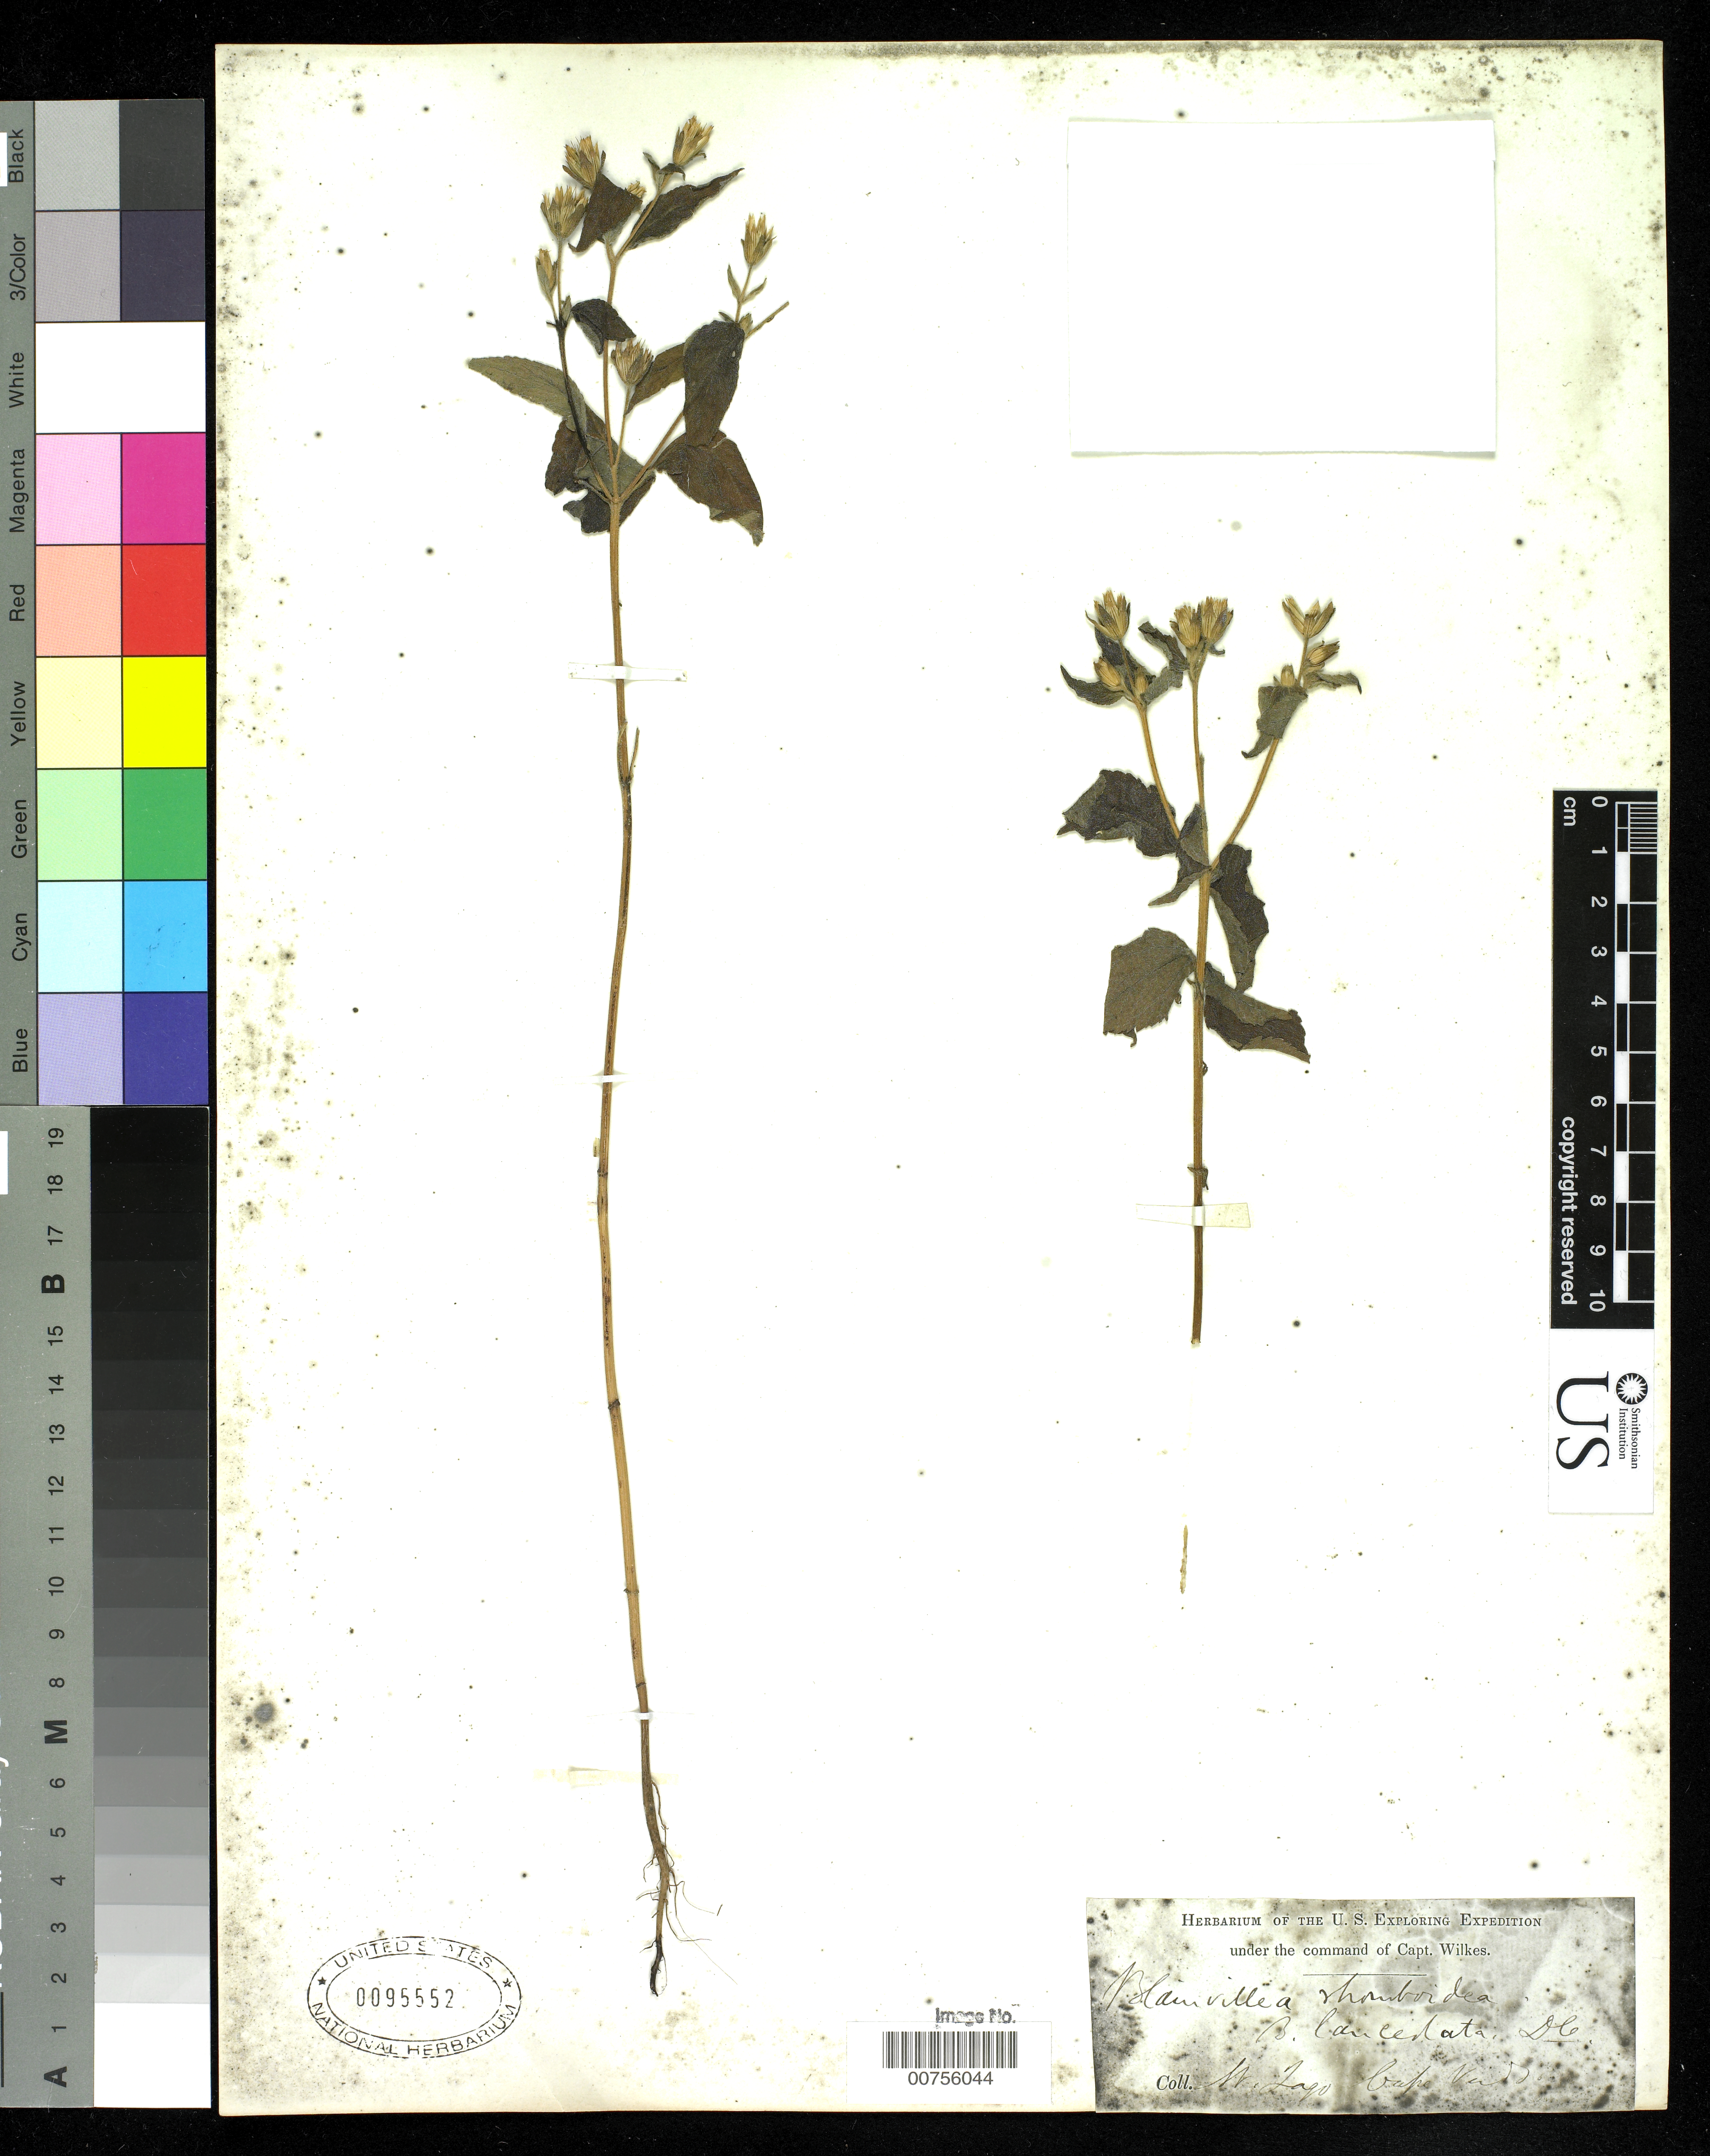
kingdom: Plantae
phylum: Tracheophyta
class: Magnoliopsida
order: Asterales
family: Asteraceae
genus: Blainvillea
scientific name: Blainvillea rhomboidea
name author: Cass.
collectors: Wilkes Explor. Exped.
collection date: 1838/1842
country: Cape Verde Islands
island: Cape Verde Is.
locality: St. Jago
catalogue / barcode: US 95552